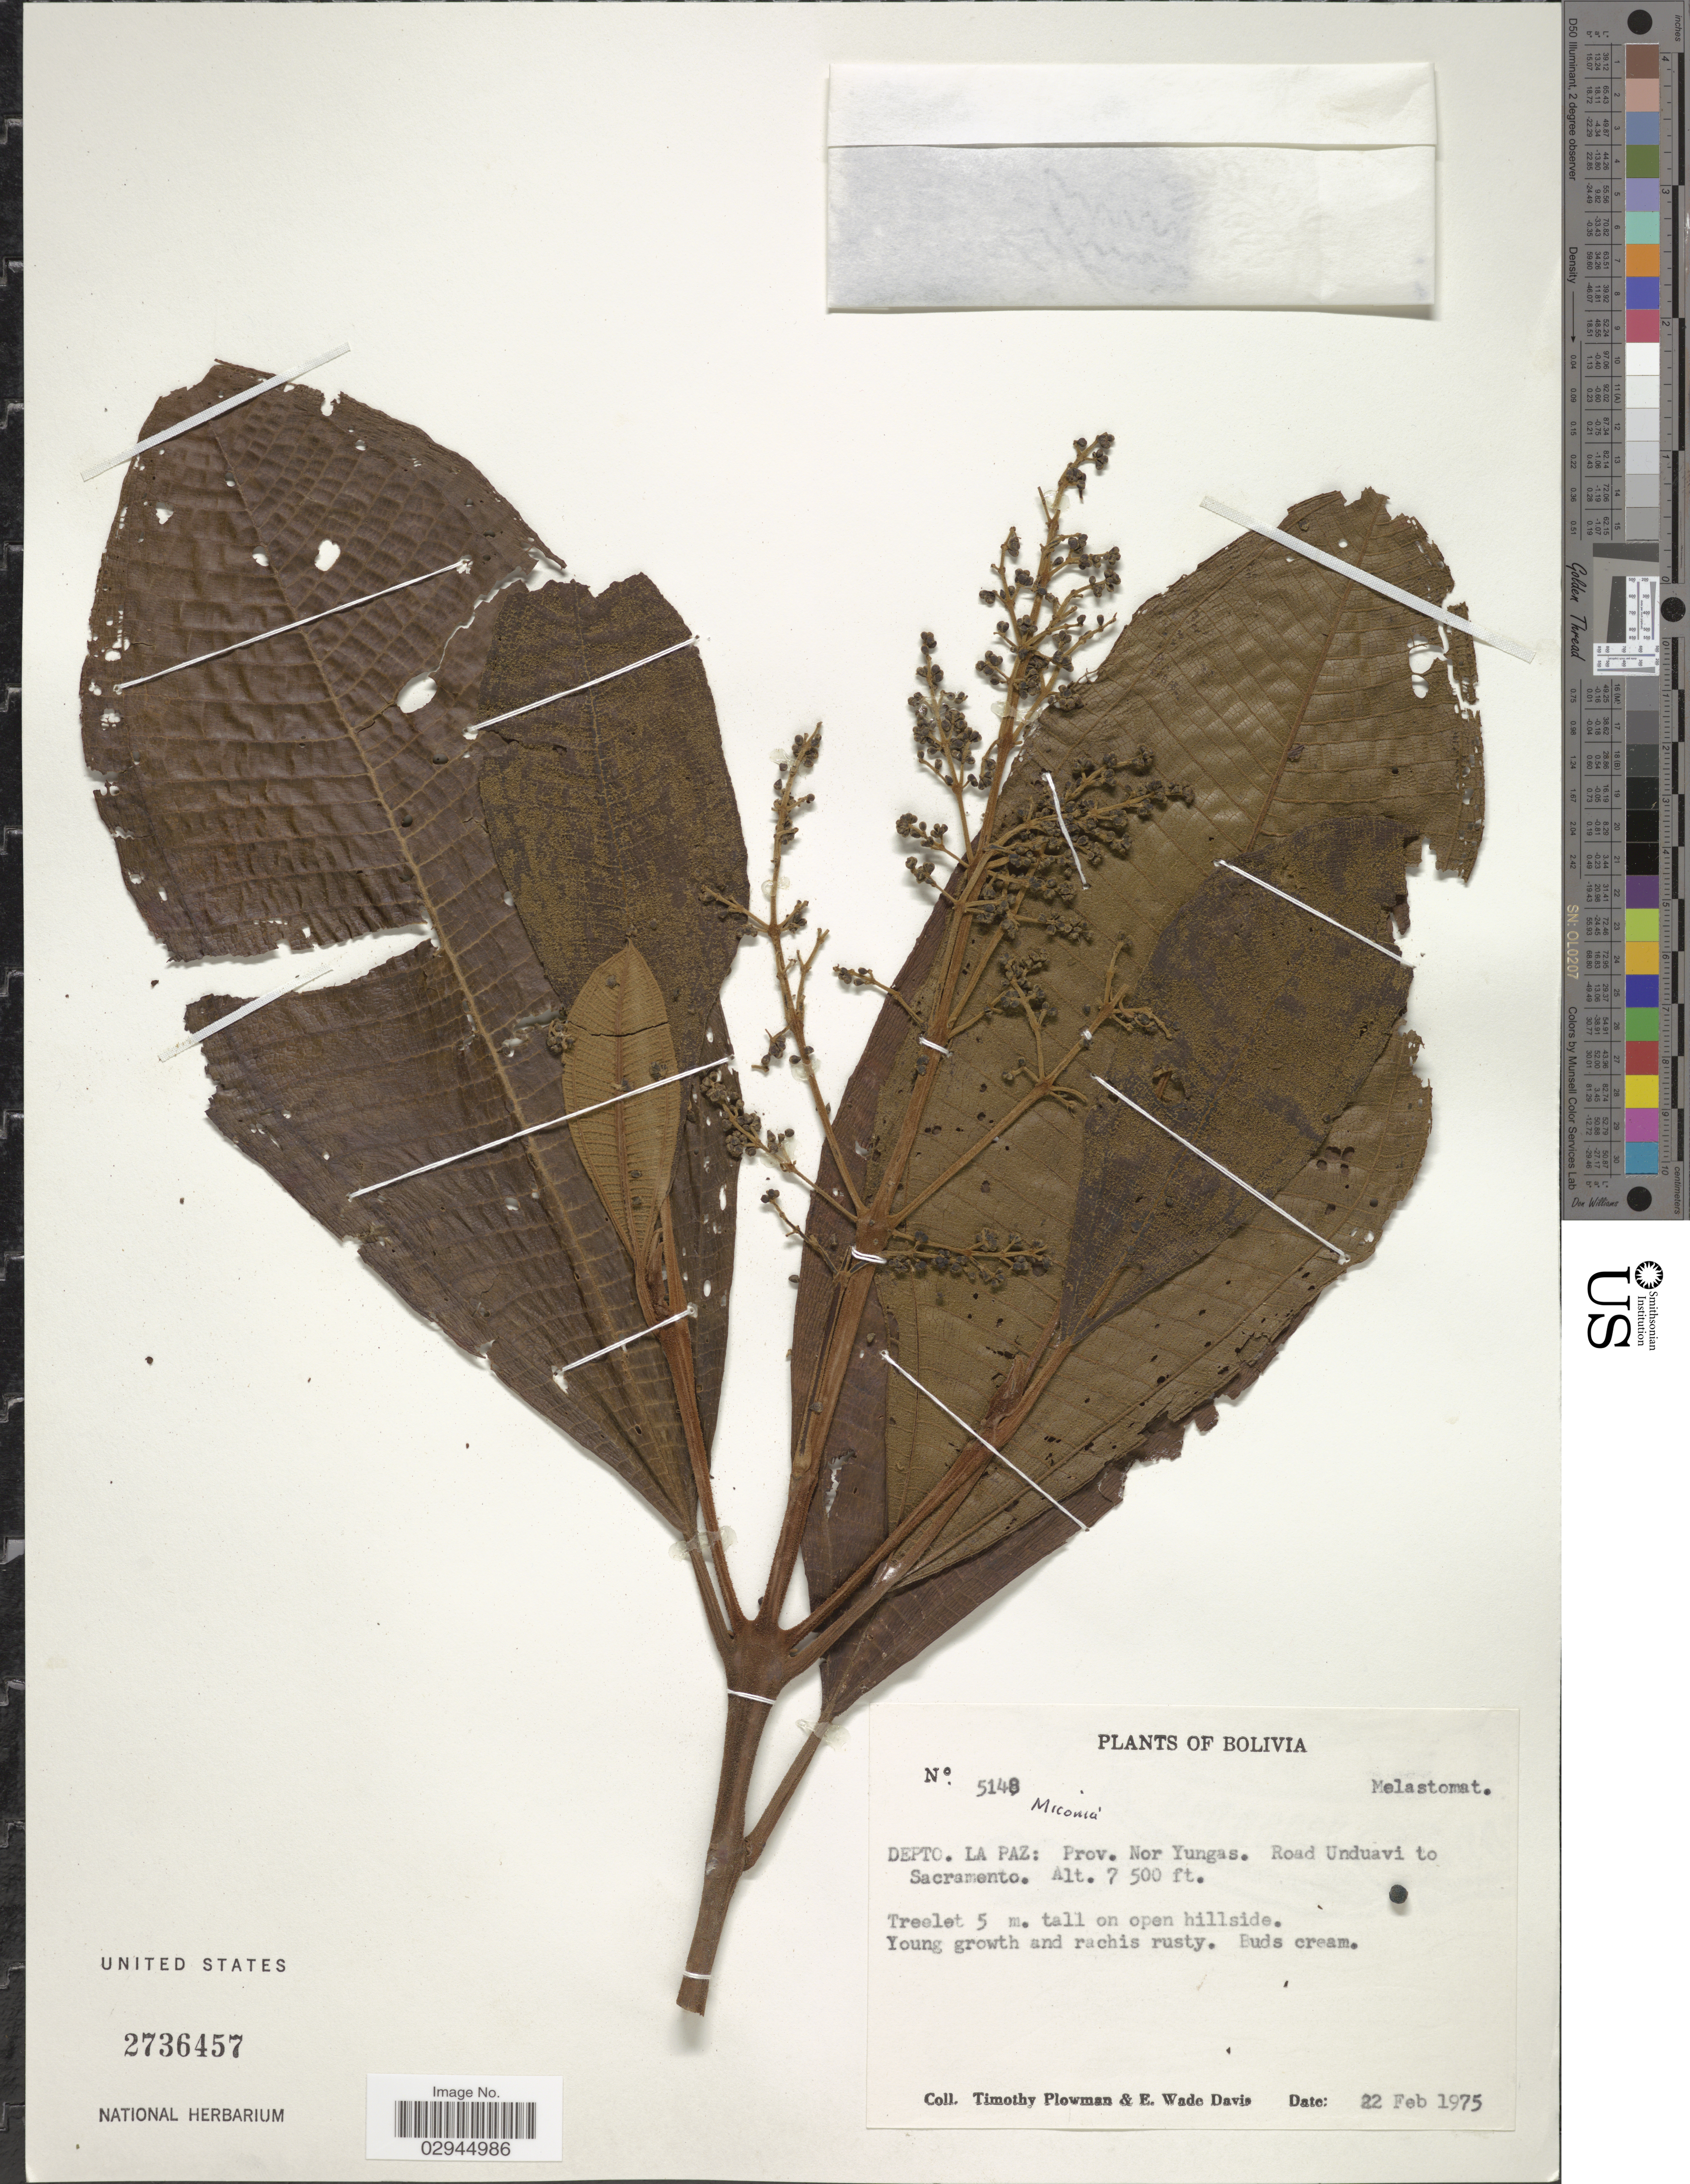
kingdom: Plantae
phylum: Tracheophyta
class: Magnoliopsida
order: Myrtales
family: Melastomataceae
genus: Miconia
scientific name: Miconia sp.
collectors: T. Plowman & E. W. Davis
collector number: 5148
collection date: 1975-02-22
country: Bolivia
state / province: La Paz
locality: Depto. La Paz: Prov. Nor Yungas. Road Unduavi to Sacramento.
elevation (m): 2286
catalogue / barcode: US 2736457